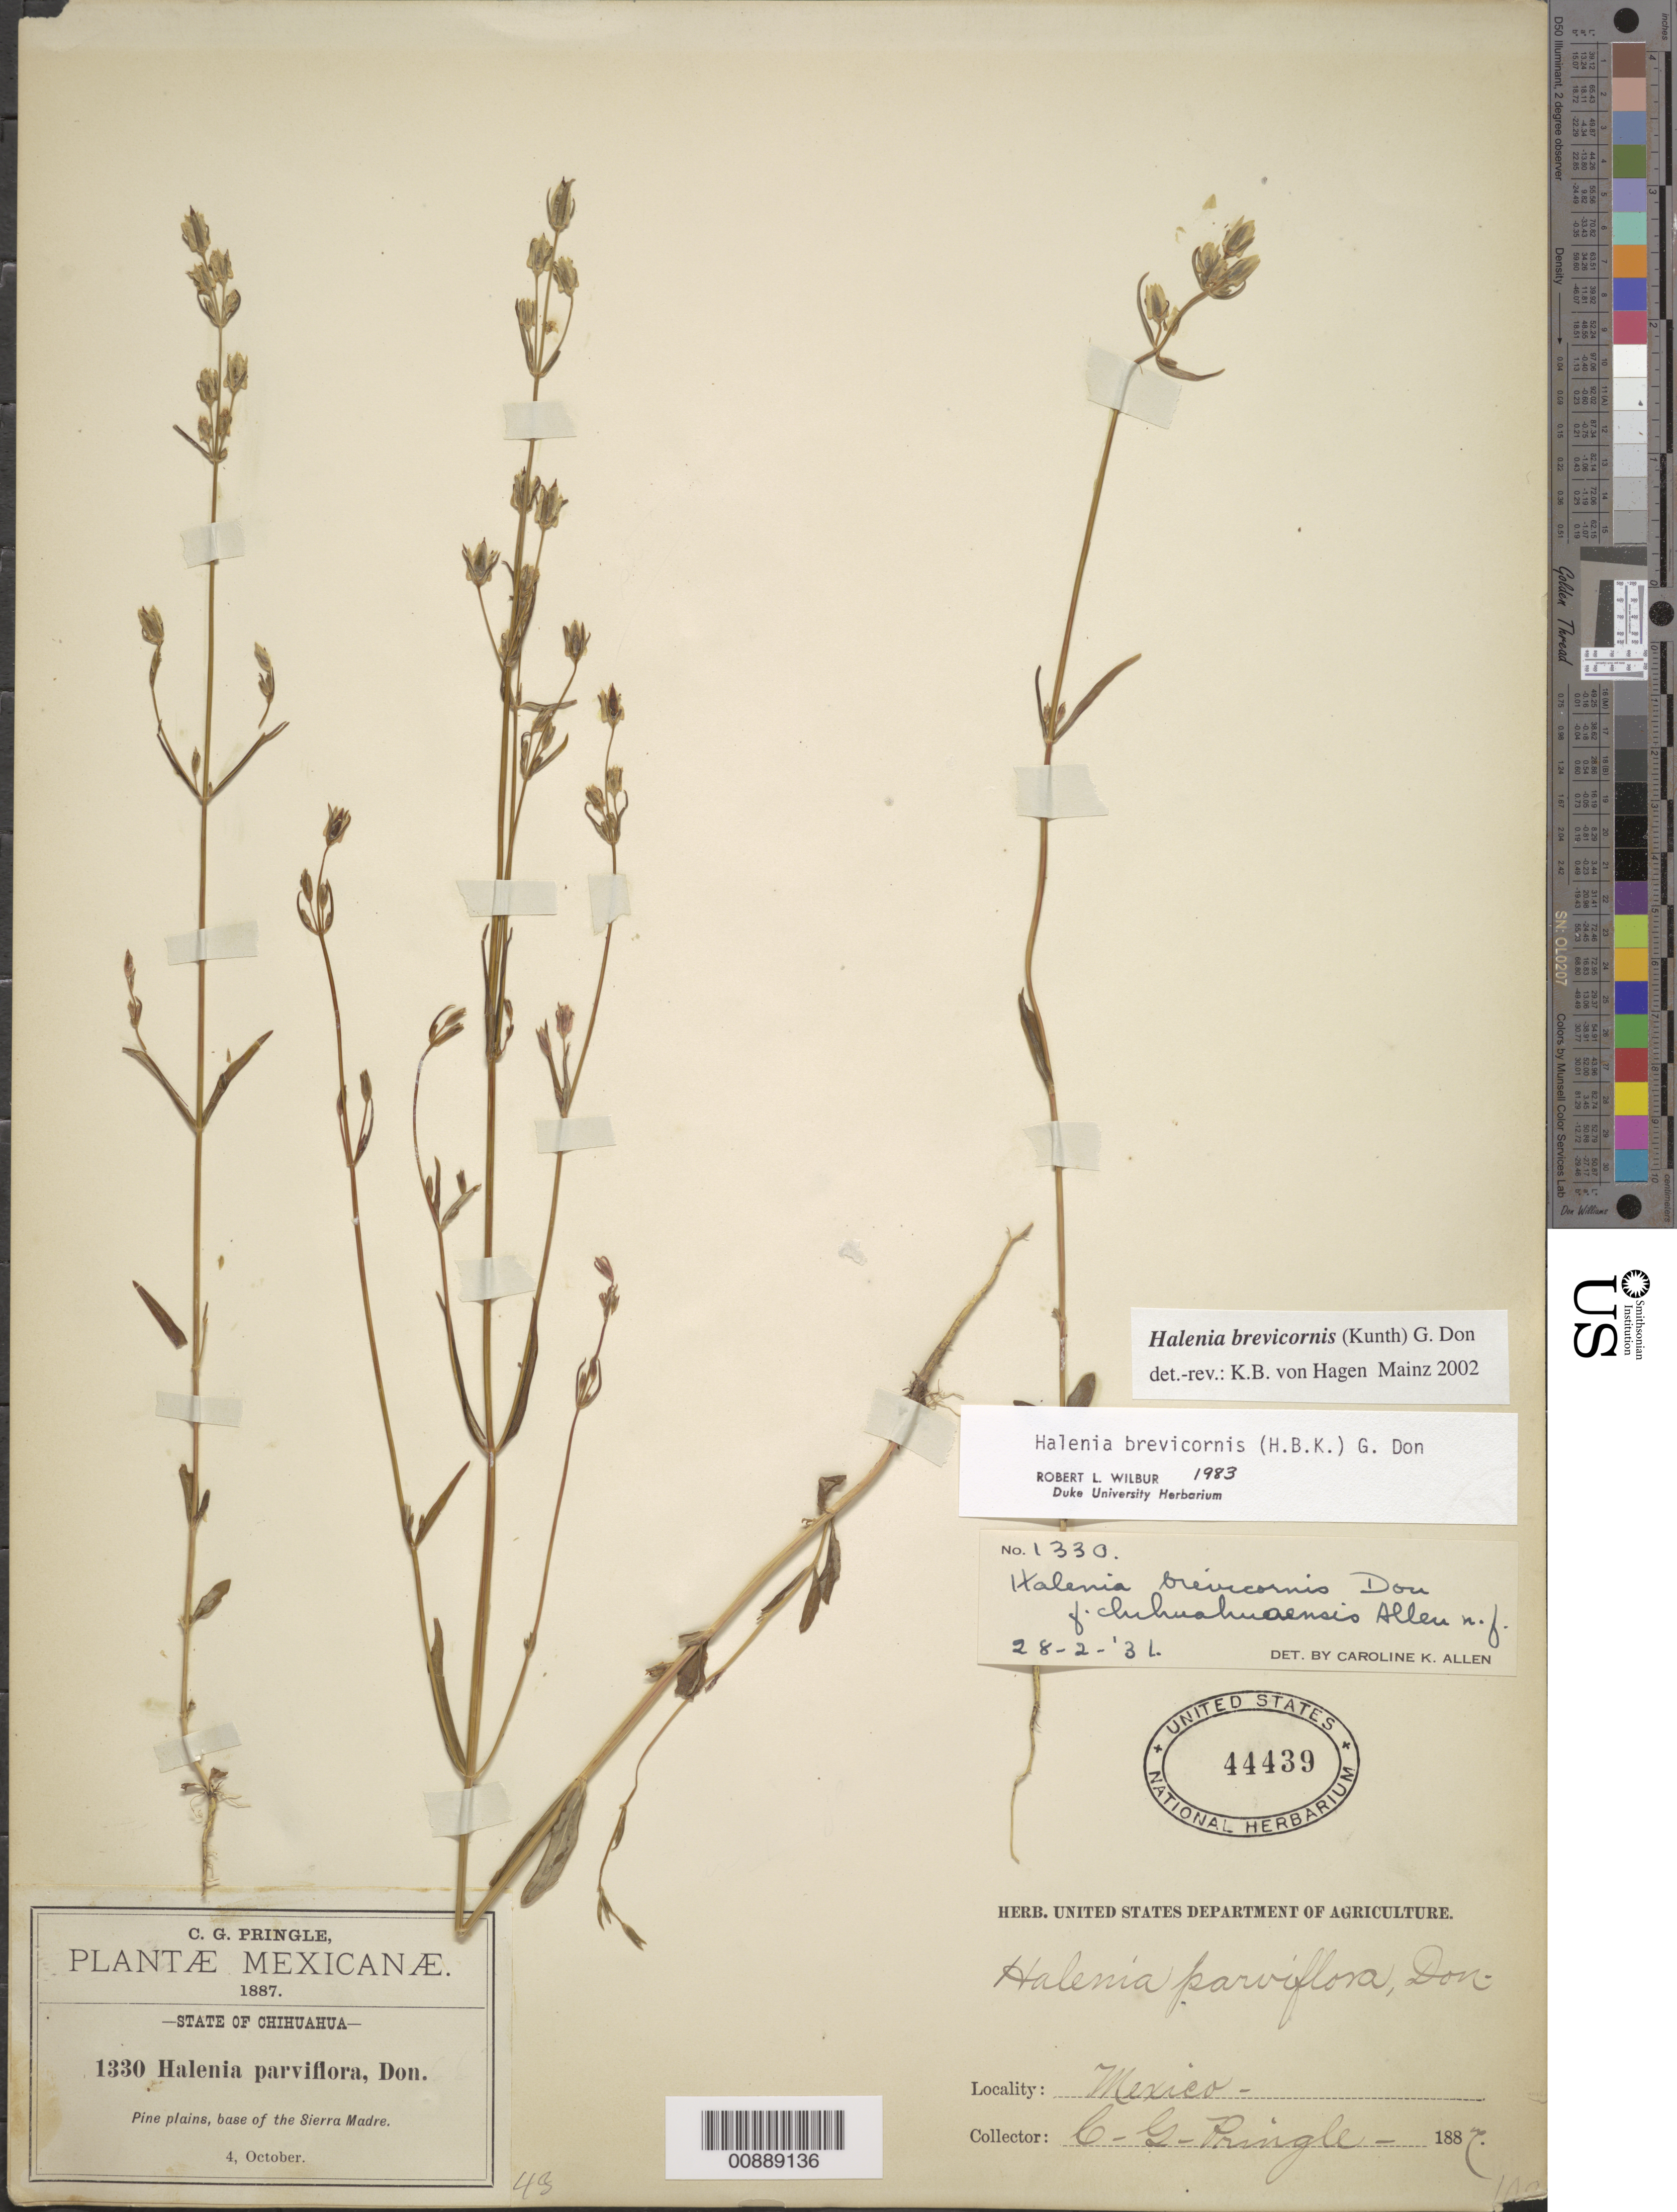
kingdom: Plantae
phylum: Tracheophyta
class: Magnoliopsida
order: Gentianales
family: Gentianaceae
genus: Halenia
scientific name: Halenia brevicornis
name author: (Kunth) G. Don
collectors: C. G. Pringle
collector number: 1330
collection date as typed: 04 Oct 1887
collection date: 1887-10-04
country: Mexico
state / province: Chihuahua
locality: Base of the Sierra Madre, Chihuahua.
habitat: Pine plains.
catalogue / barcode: US 44439